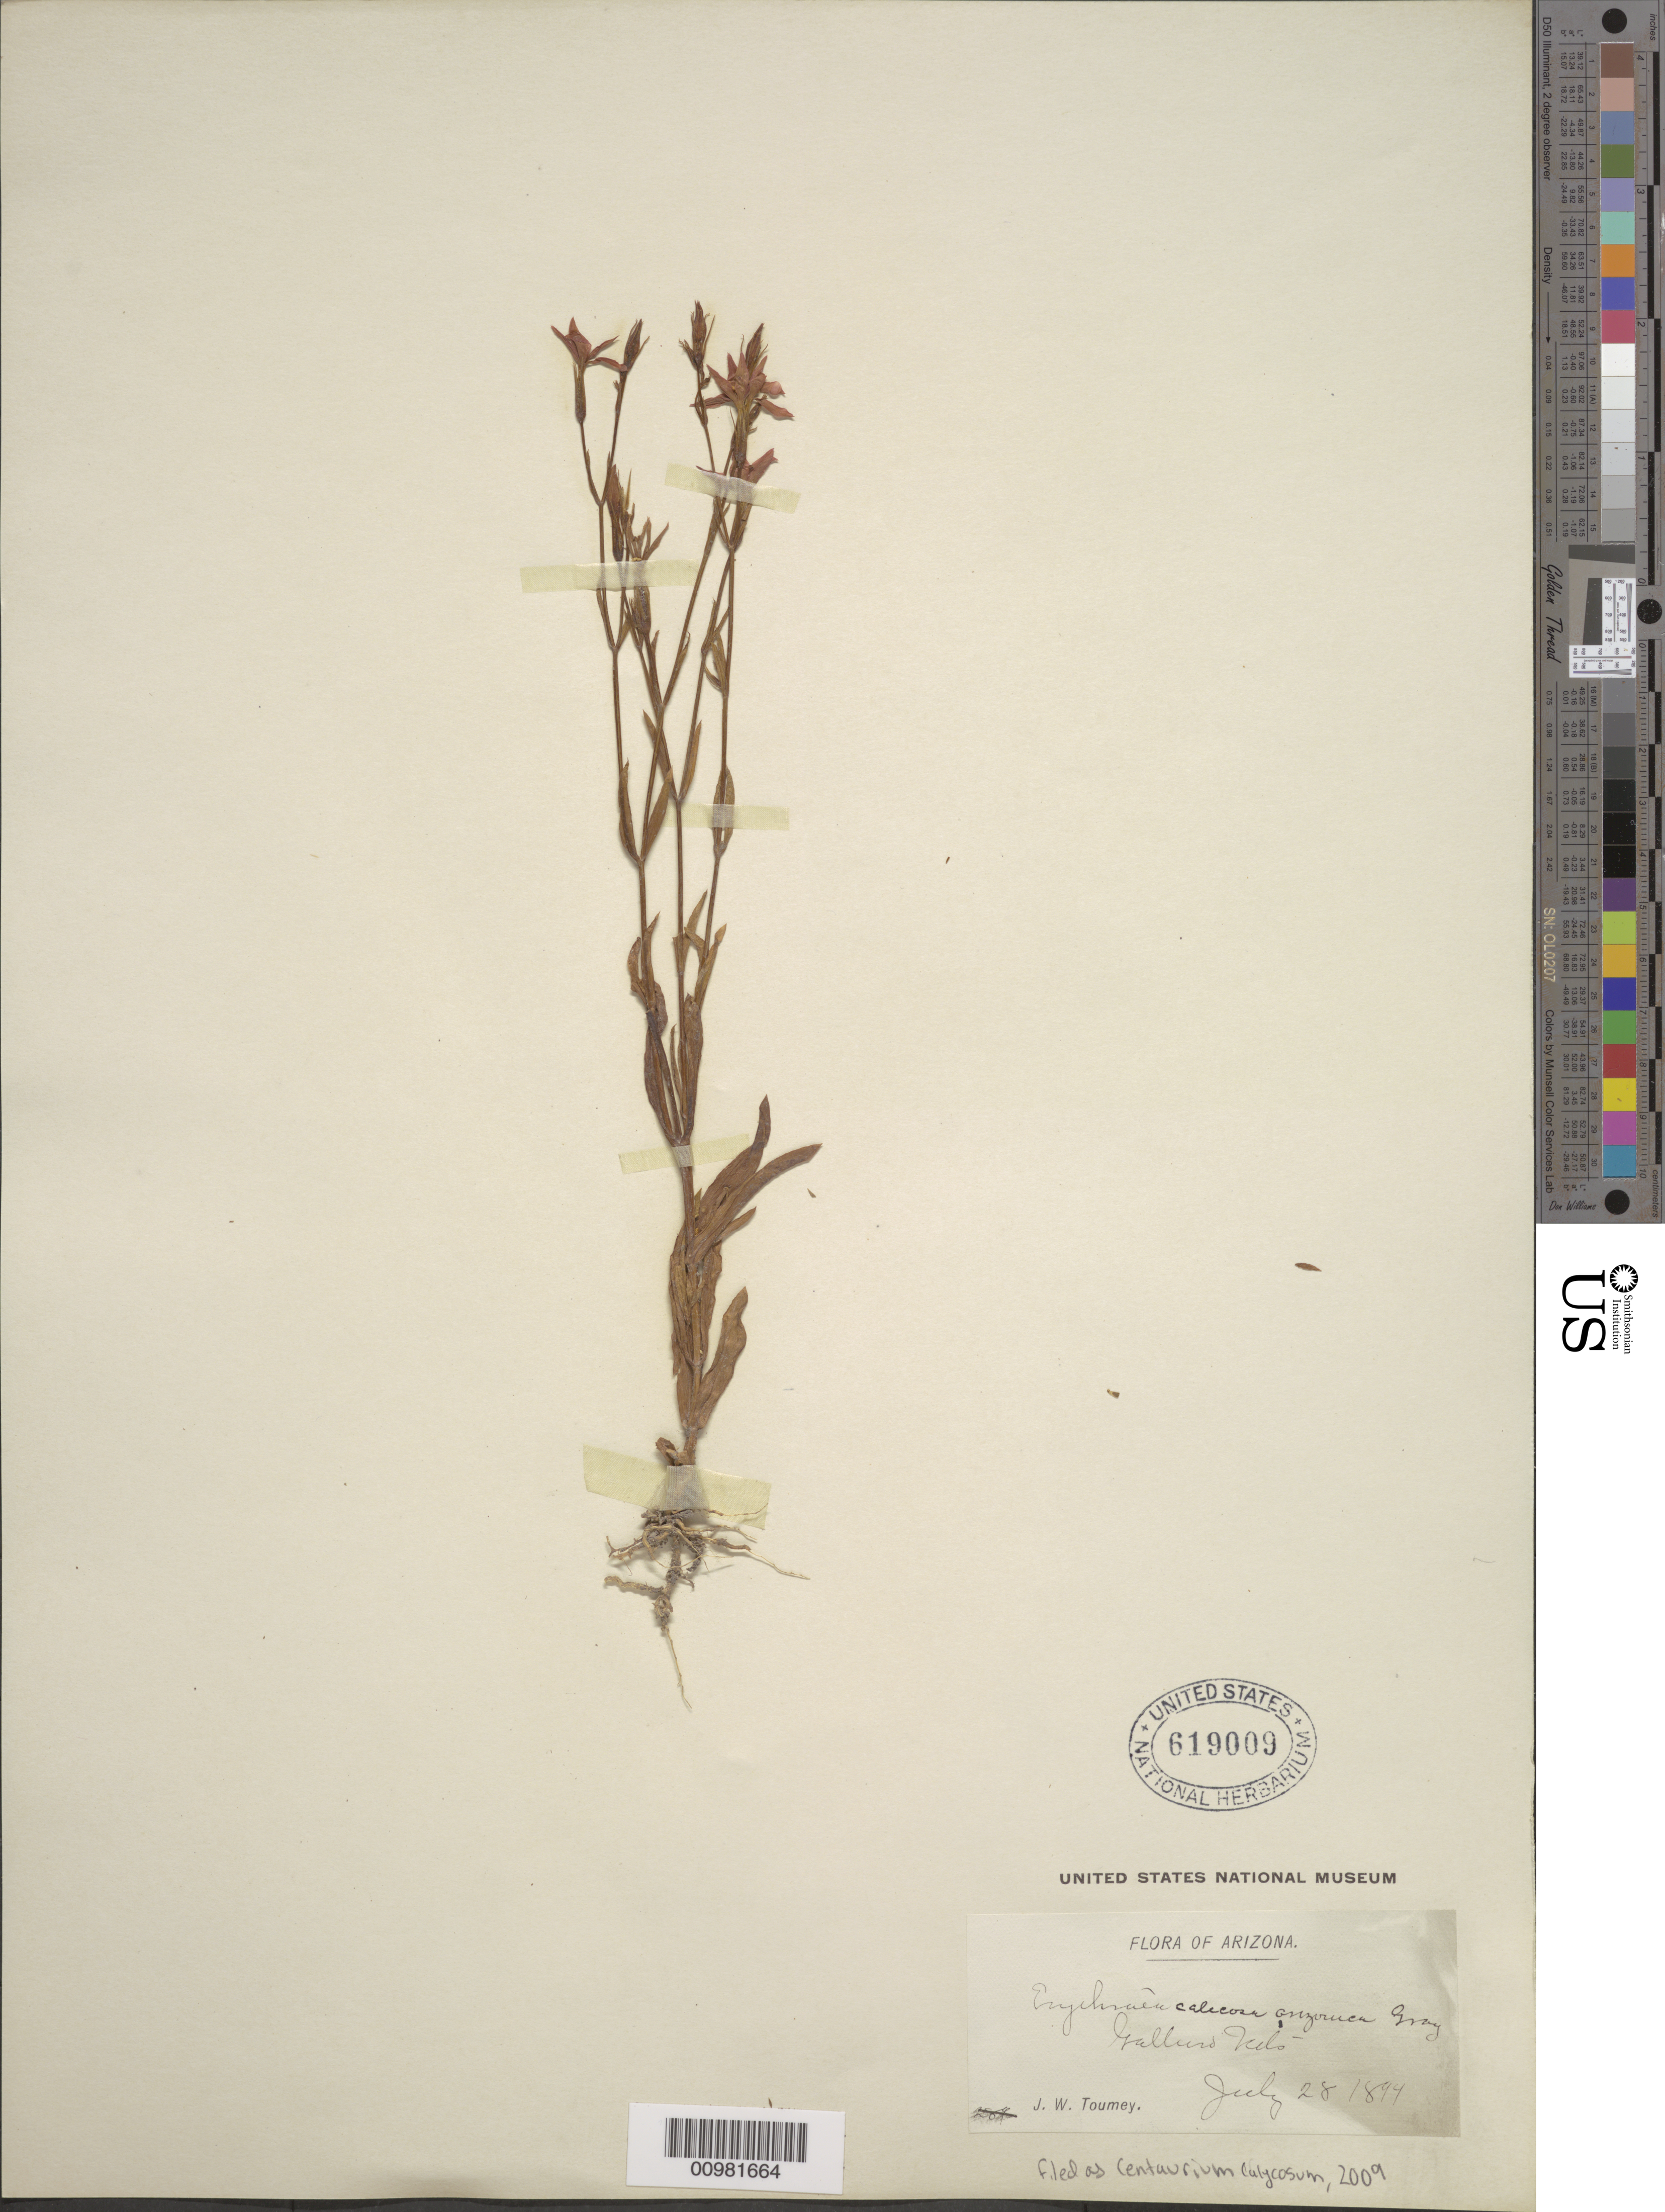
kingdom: Plantae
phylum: Tracheophyta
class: Magnoliopsida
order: Gentianales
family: Gentianaceae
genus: Centaurium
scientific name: Centaurium calycosum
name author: (Buckley) Buckley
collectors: J. W. Toumey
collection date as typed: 28 Jul 1894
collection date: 1894-07-28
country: United States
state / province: Arizona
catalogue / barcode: US 619009